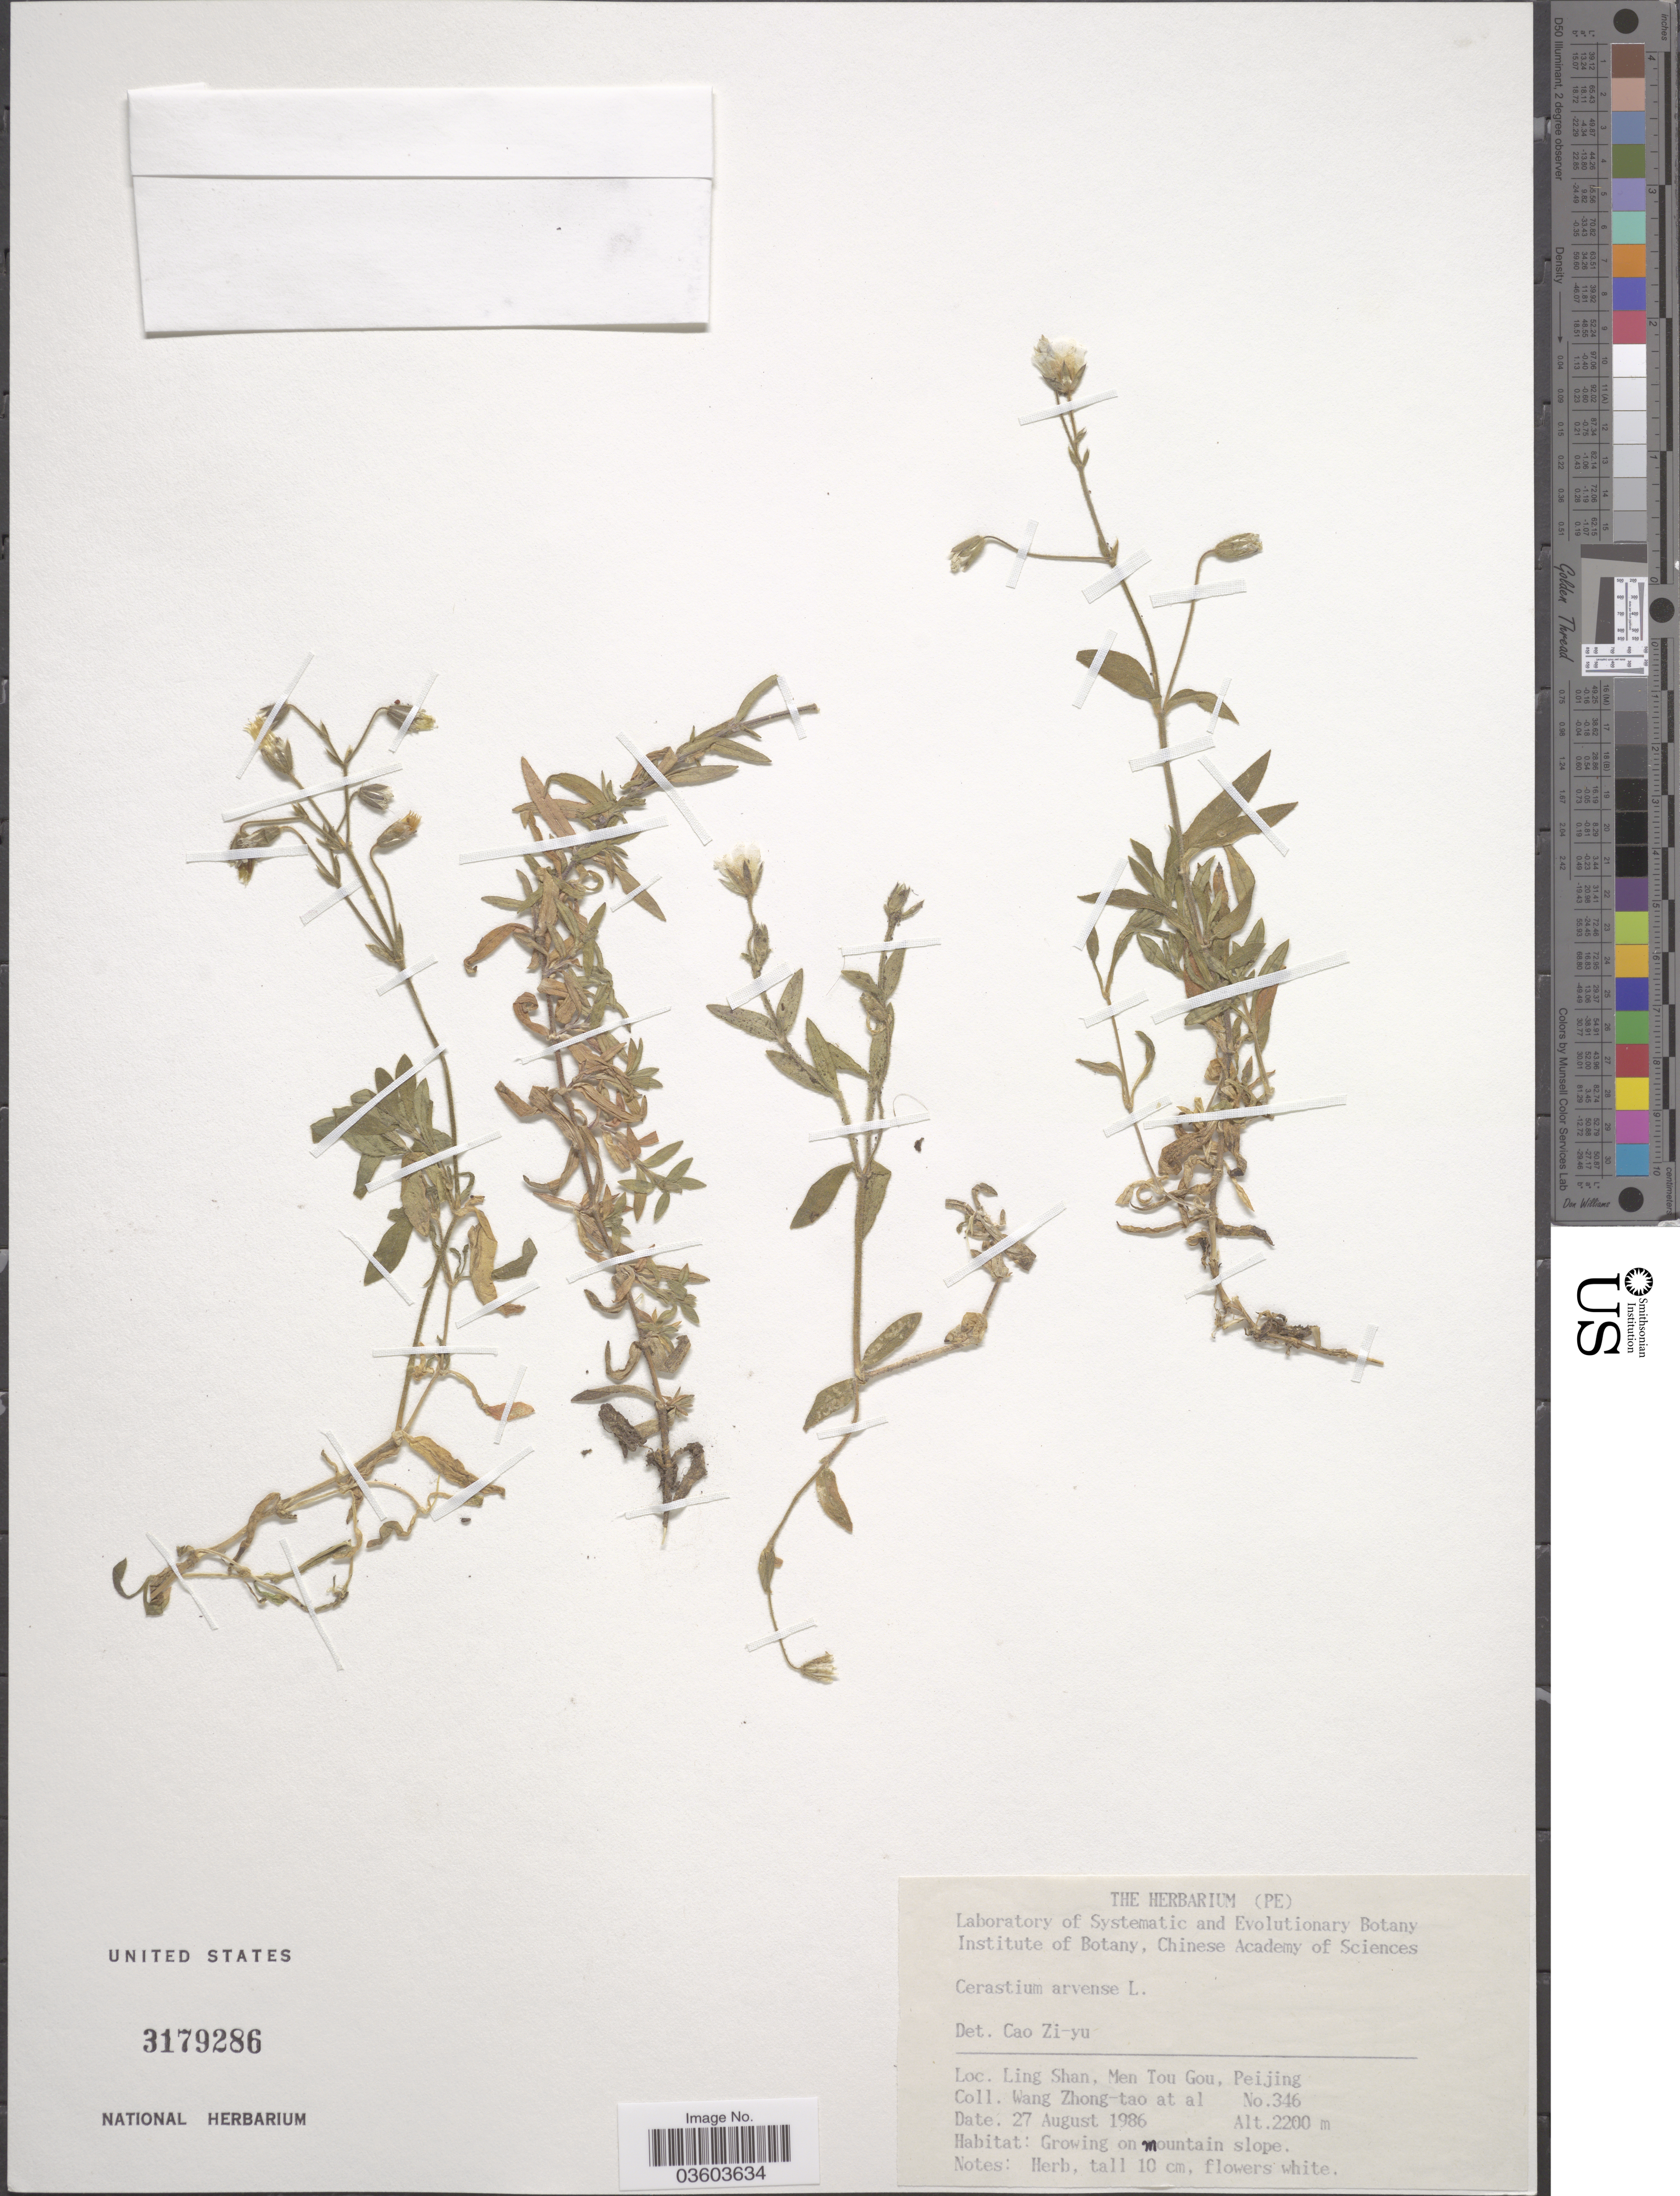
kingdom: Plantae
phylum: Tracheophyta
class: Magnoliopsida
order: Caryophyllales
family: Caryophyllaceae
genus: Cerastium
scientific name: Cerastium arvense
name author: L.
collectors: W. Zhong-Tao & et al.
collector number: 346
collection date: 1986-08-27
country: China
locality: Ling Shan, Men Tou Gou, Peijing.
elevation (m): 2200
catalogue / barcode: US 3179286